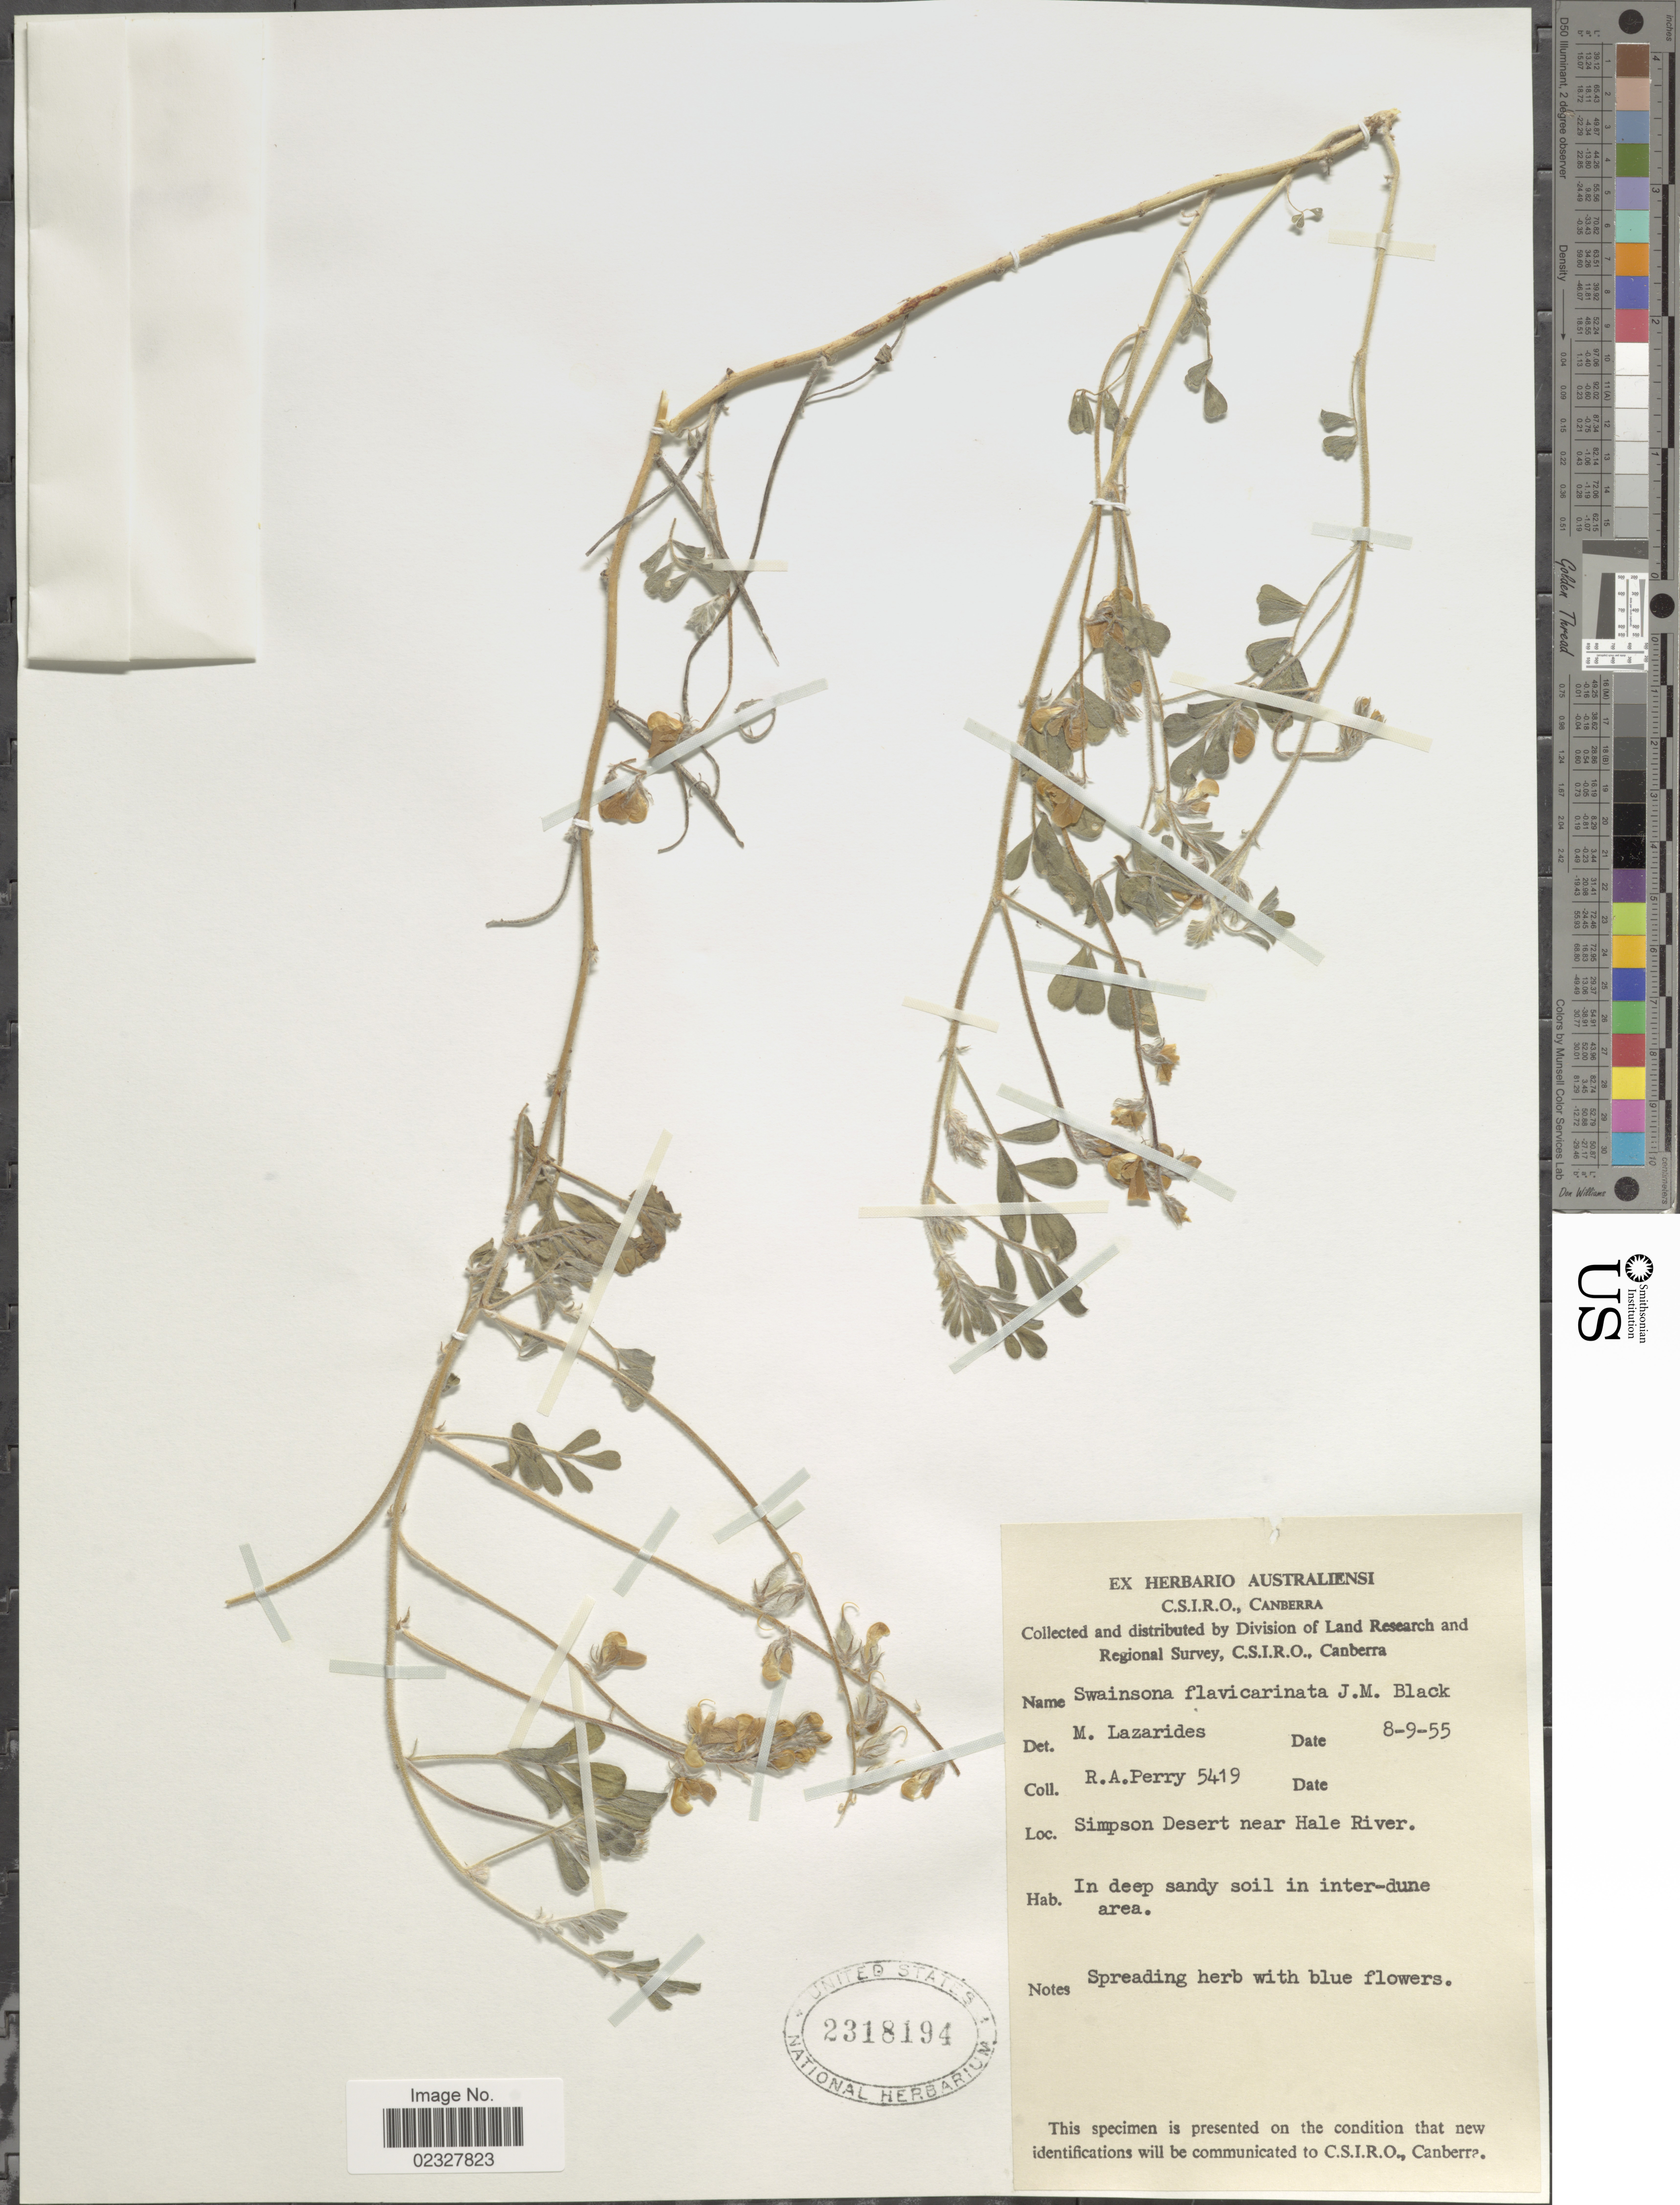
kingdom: Plantae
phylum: Tracheophyta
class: Magnoliopsida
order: Fabales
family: Fabaceae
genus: Swainsona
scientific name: Swainsona flavicarinata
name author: J. Black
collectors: Perry, R. A.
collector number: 5419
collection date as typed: Transcribed d/m/y: 8/9/55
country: Australia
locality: Simpson Desert near Hale River.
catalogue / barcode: US 2318194